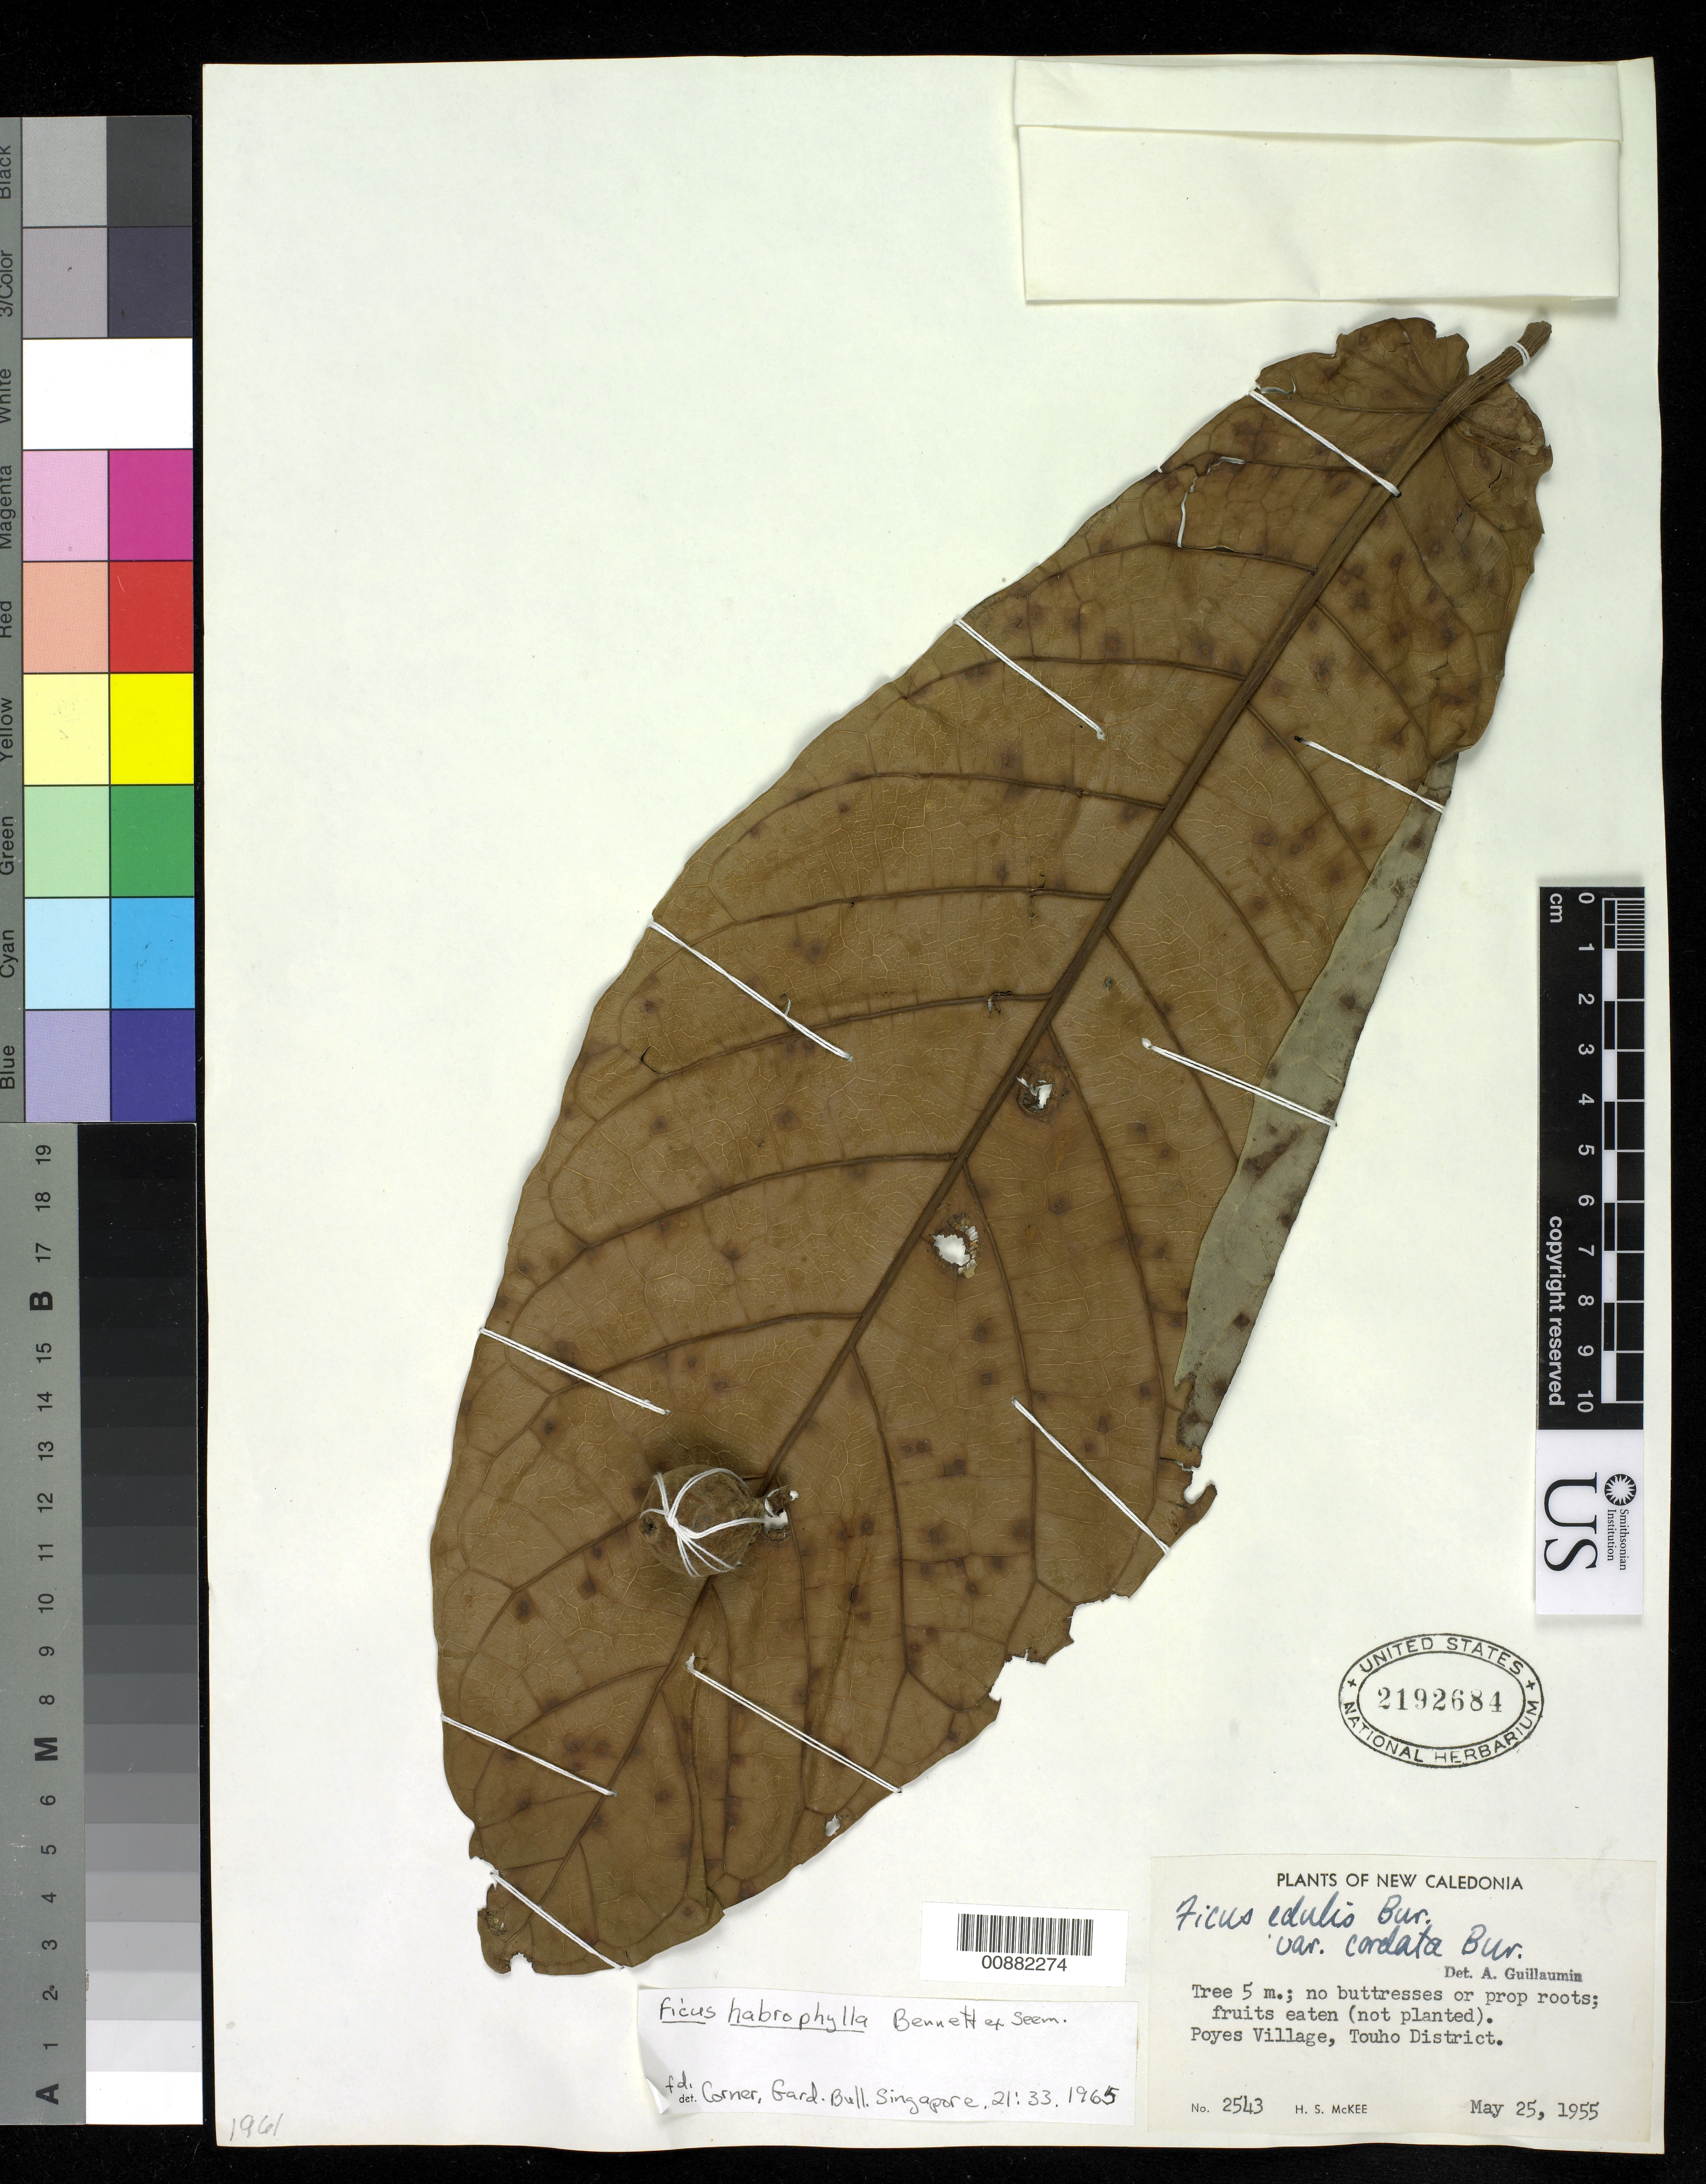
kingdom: Plantae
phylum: Tracheophyta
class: Magnoliopsida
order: Rosales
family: Moraceae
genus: Ficus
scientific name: Ficus habrophylla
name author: G. Benn. ex Seem.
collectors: H. St. John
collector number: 2543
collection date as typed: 17 Jun 1938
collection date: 1938-06-17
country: Fiji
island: Viti Levu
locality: Fiji, Serua Province, N of Komave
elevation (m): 152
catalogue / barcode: US 2192684